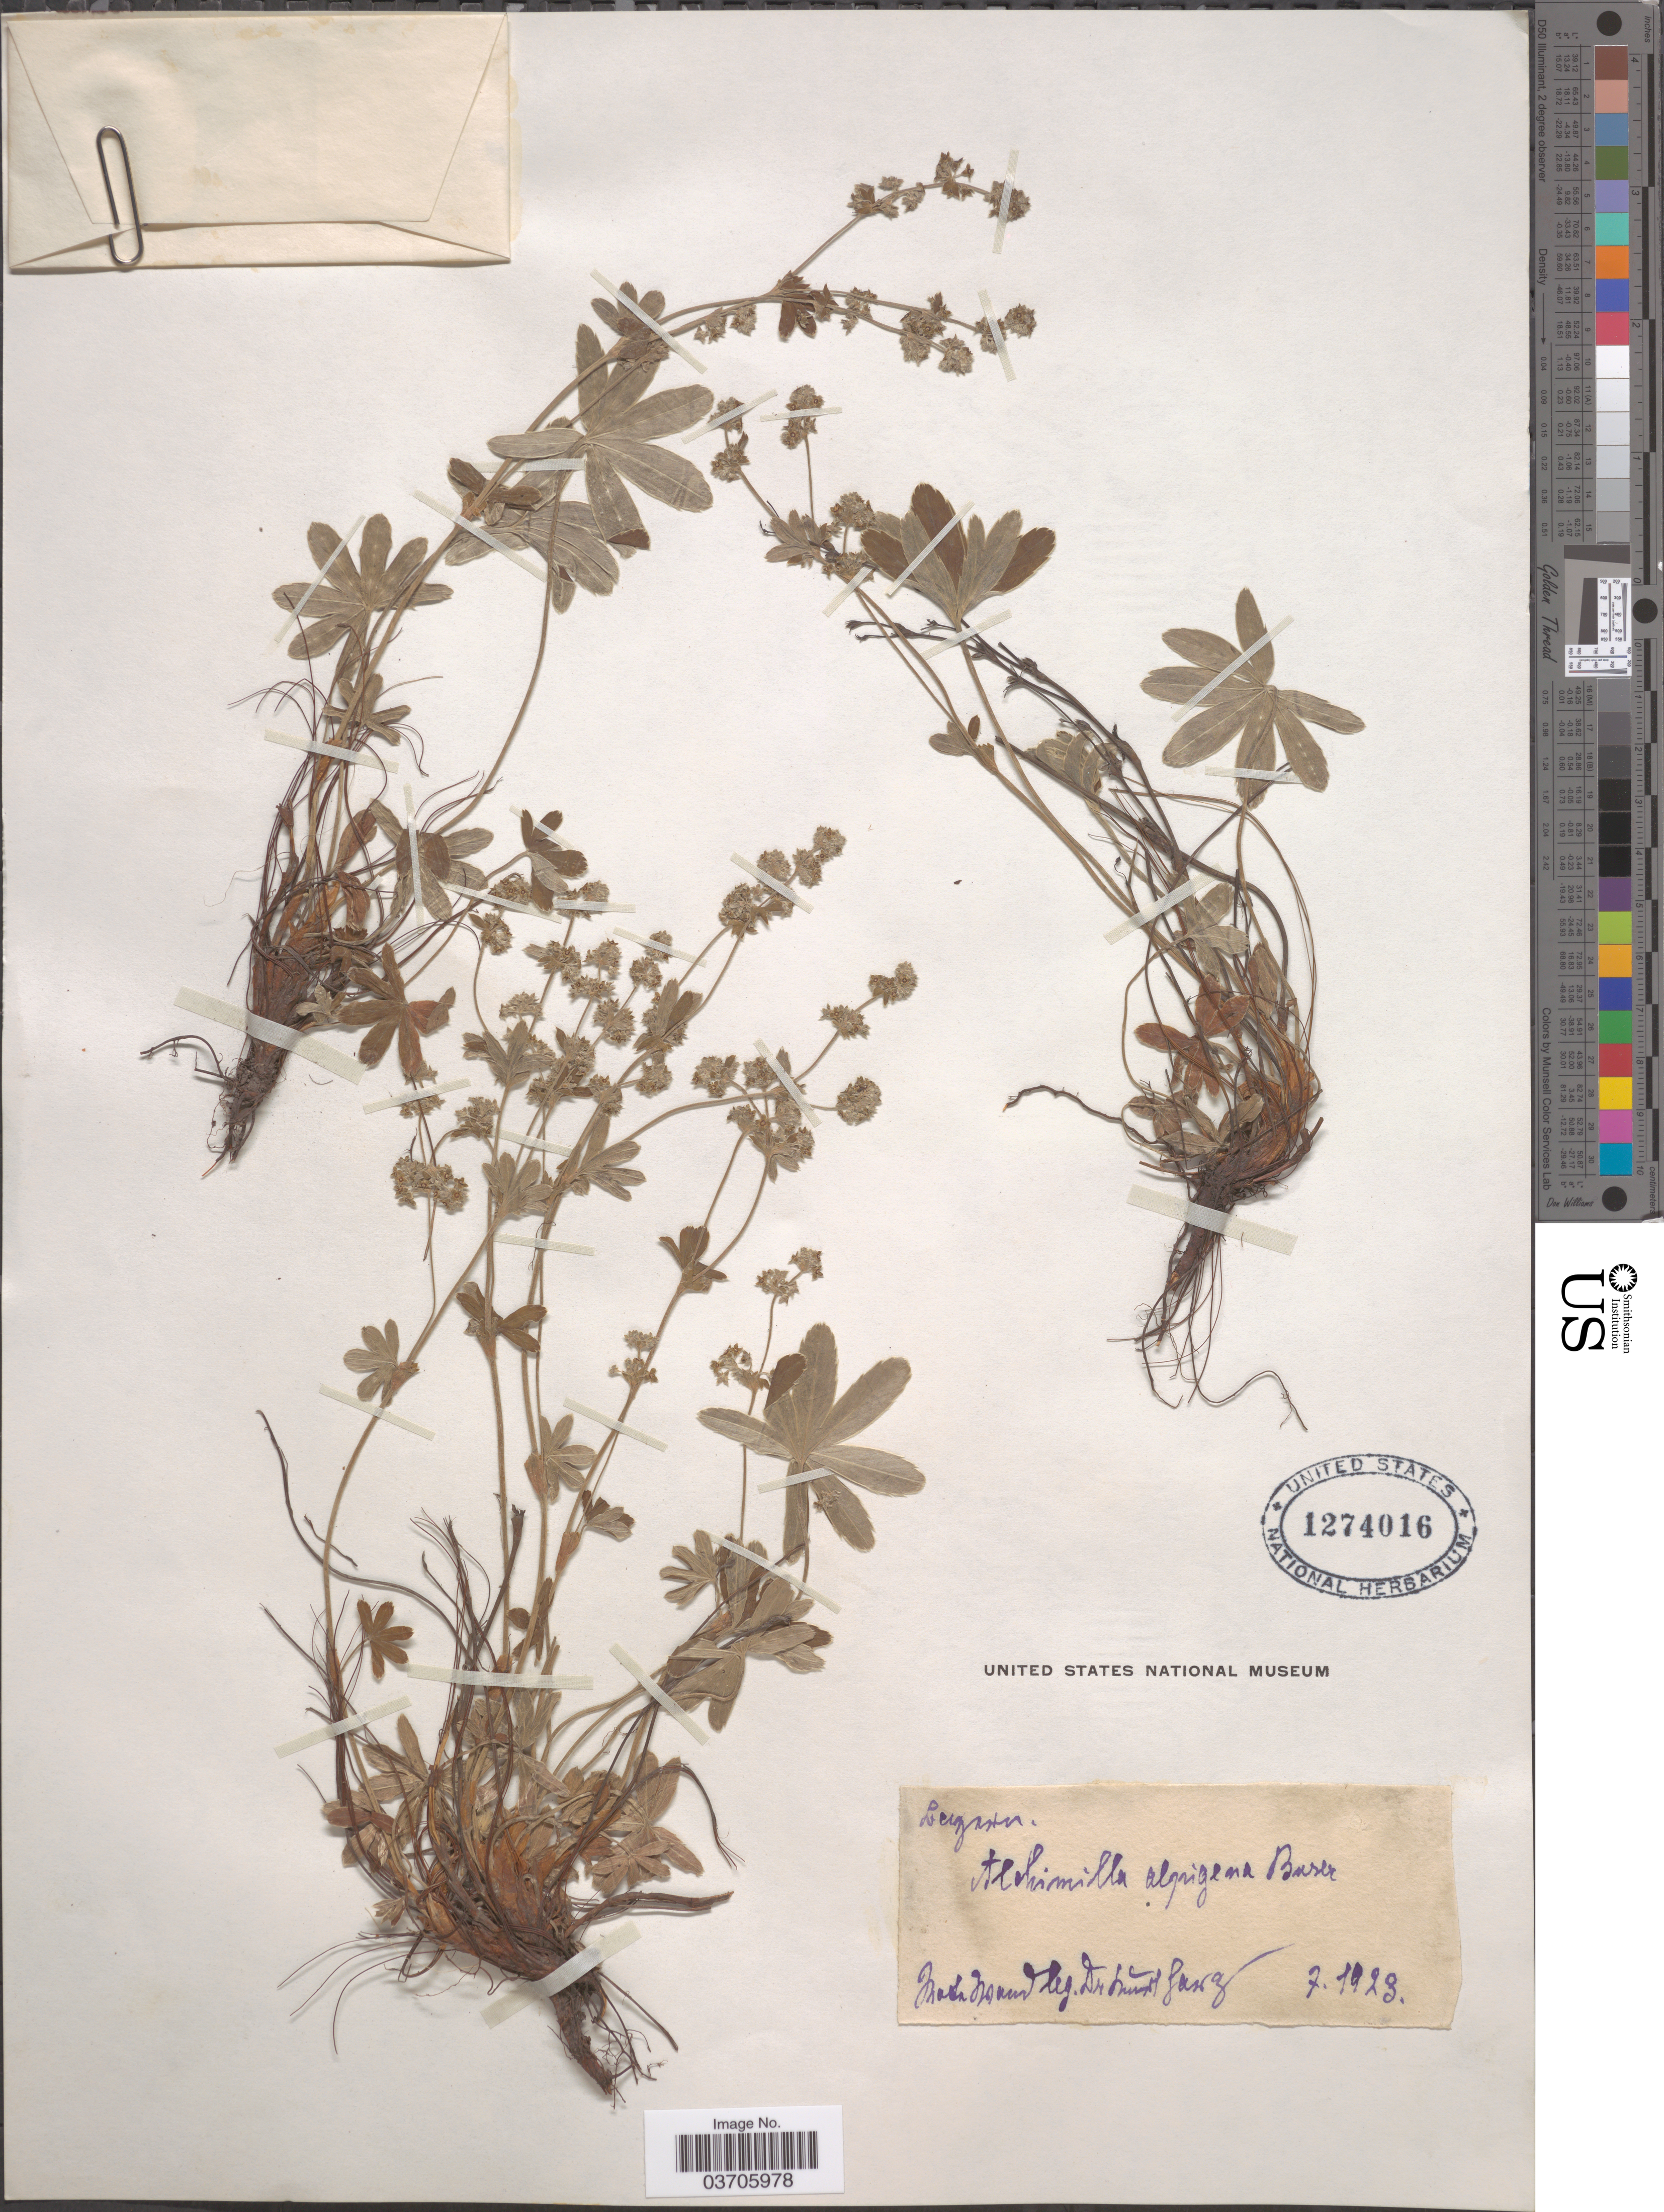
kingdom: Plantae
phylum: Tracheophyta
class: Magnoliopsida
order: Rosales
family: Rosaceae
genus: Alchemilla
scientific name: Alchemilla alpigena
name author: Buser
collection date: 1923-07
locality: [illegible text].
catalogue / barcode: US 1274016